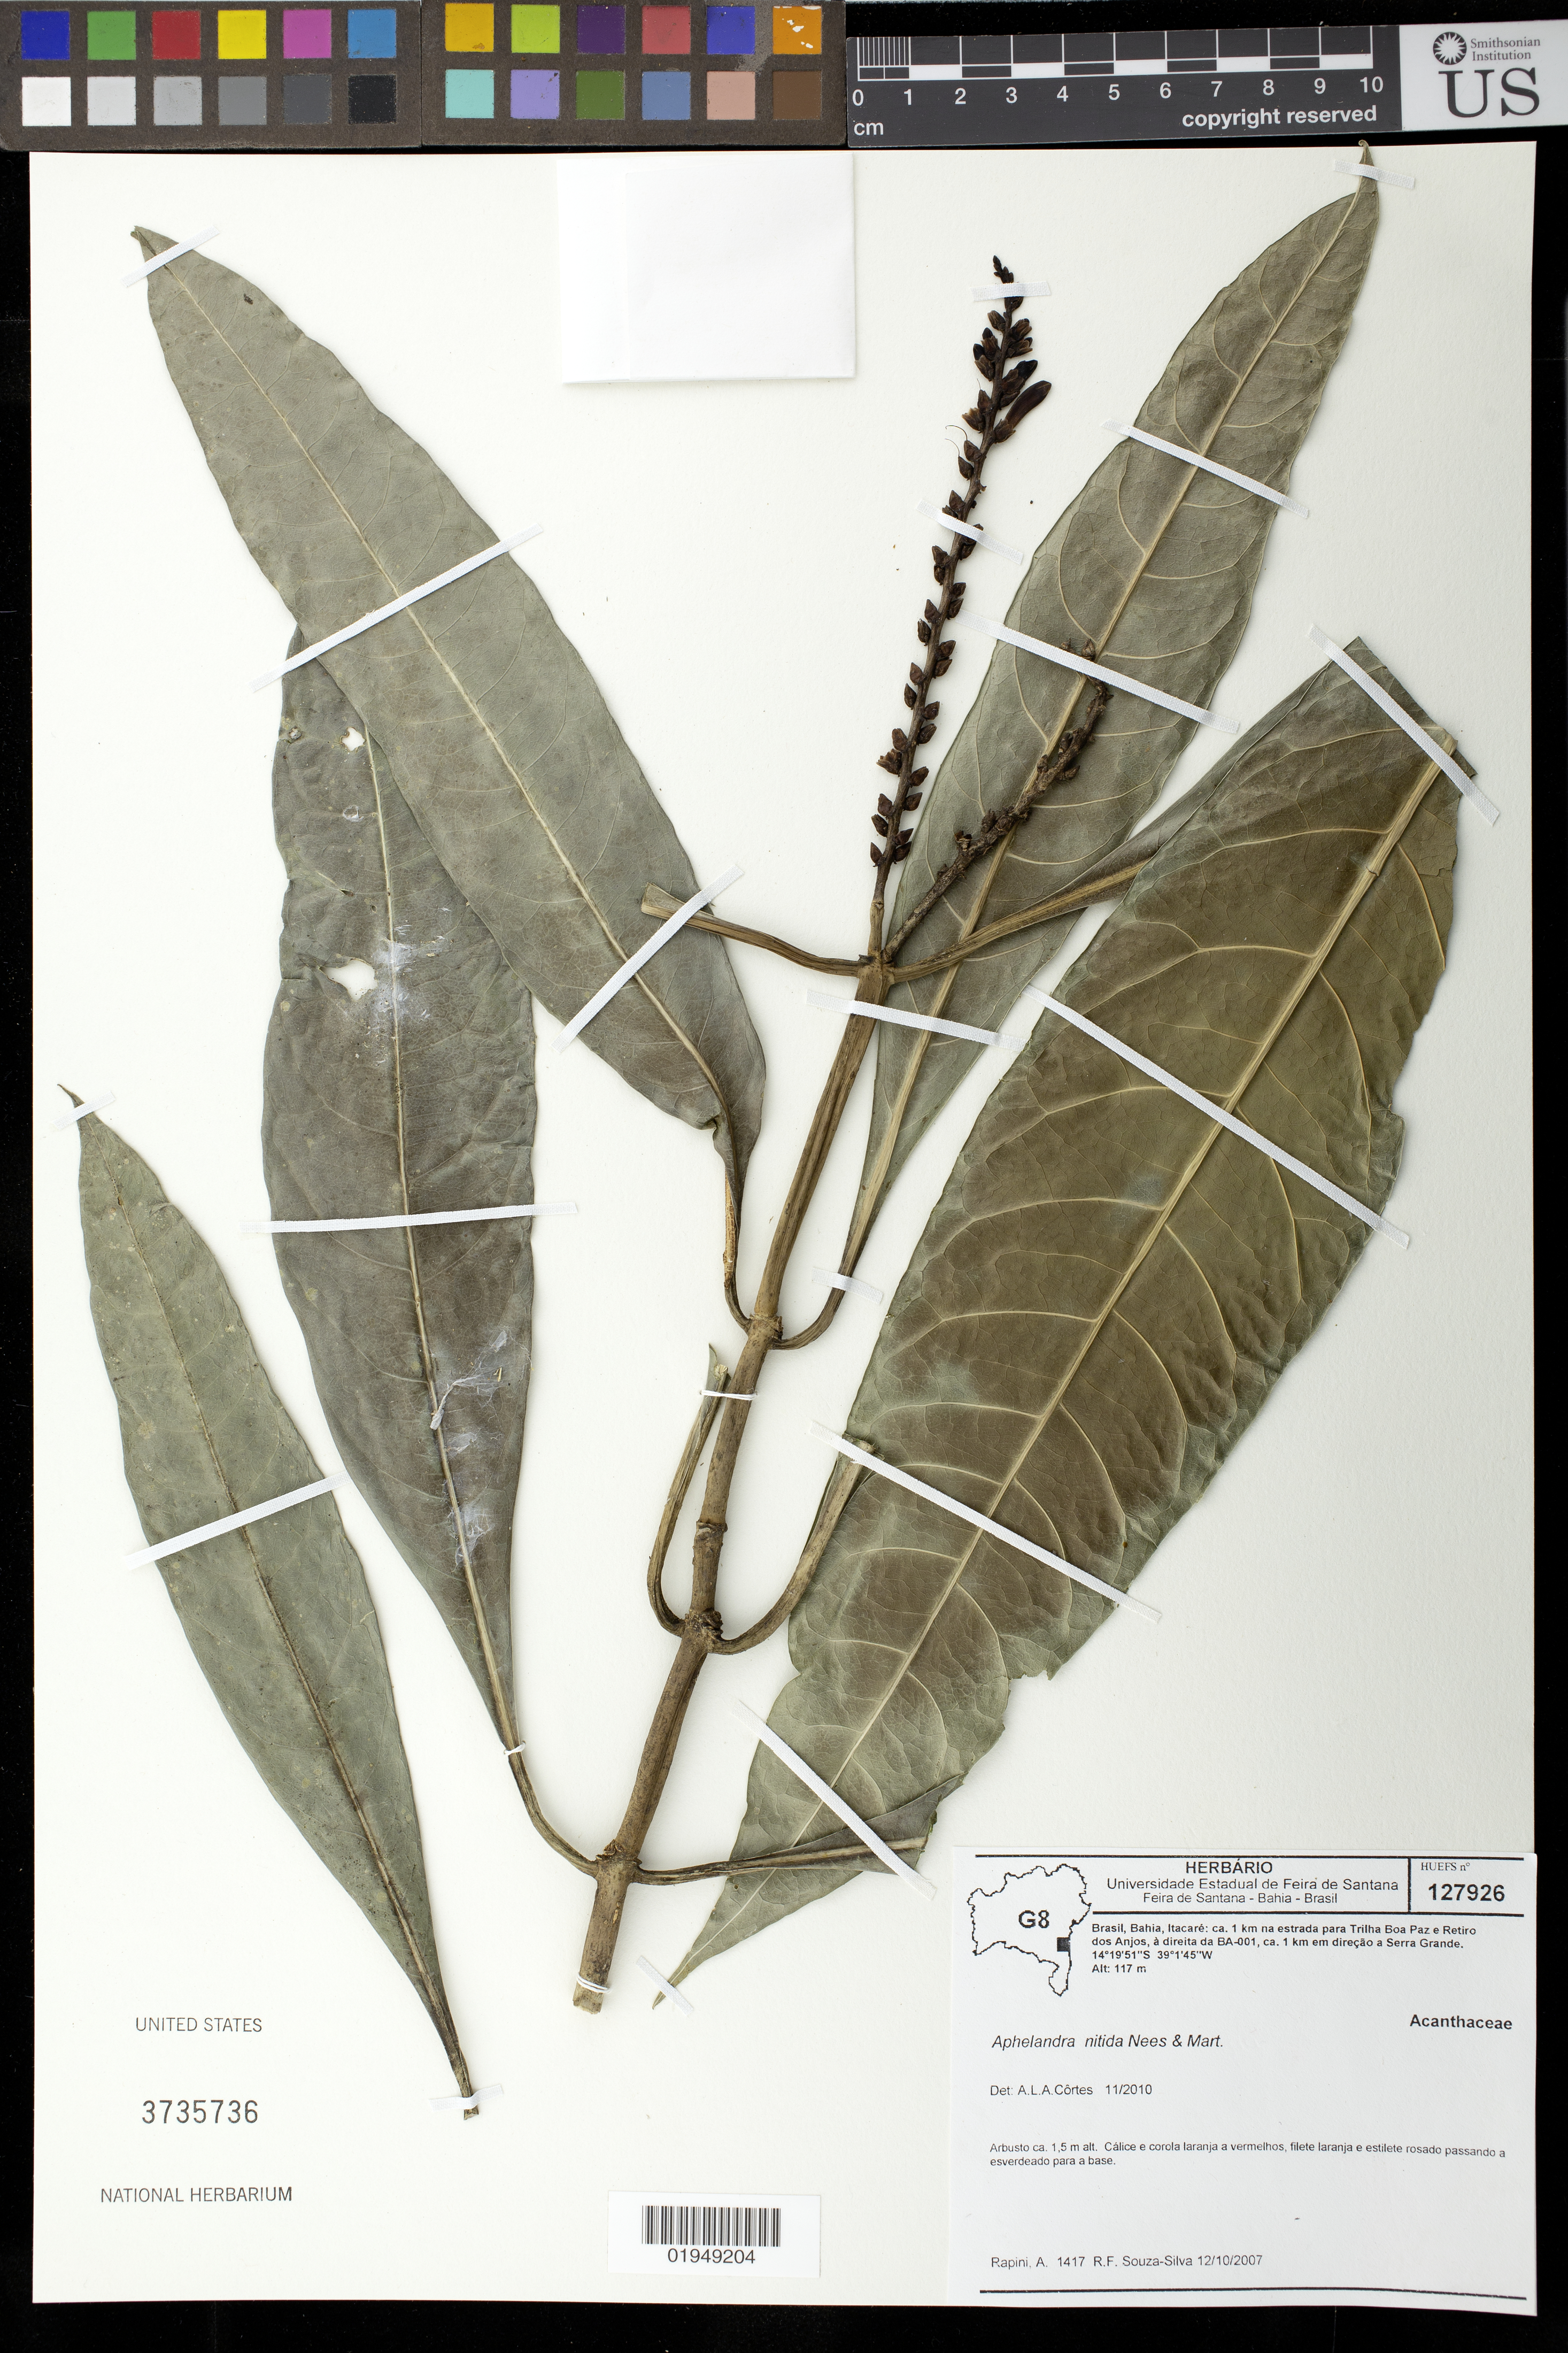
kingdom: Plantae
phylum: Tracheophyta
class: Magnoliopsida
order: Lamiales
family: Acanthaceae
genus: Aphelandra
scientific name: Aphelandra nitida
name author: Nees & Mart.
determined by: Cortès, A. L. A.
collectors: A. Rapini & R. F. d. Souza-Silva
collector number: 1417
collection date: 2007-10-12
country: Brazil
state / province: Bahia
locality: Itacare, 1 km na estrada para Trilha Boa Paz e Retrio dos Anjos, 1 km em direcao a Serra Grande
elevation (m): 117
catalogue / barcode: US 3735736